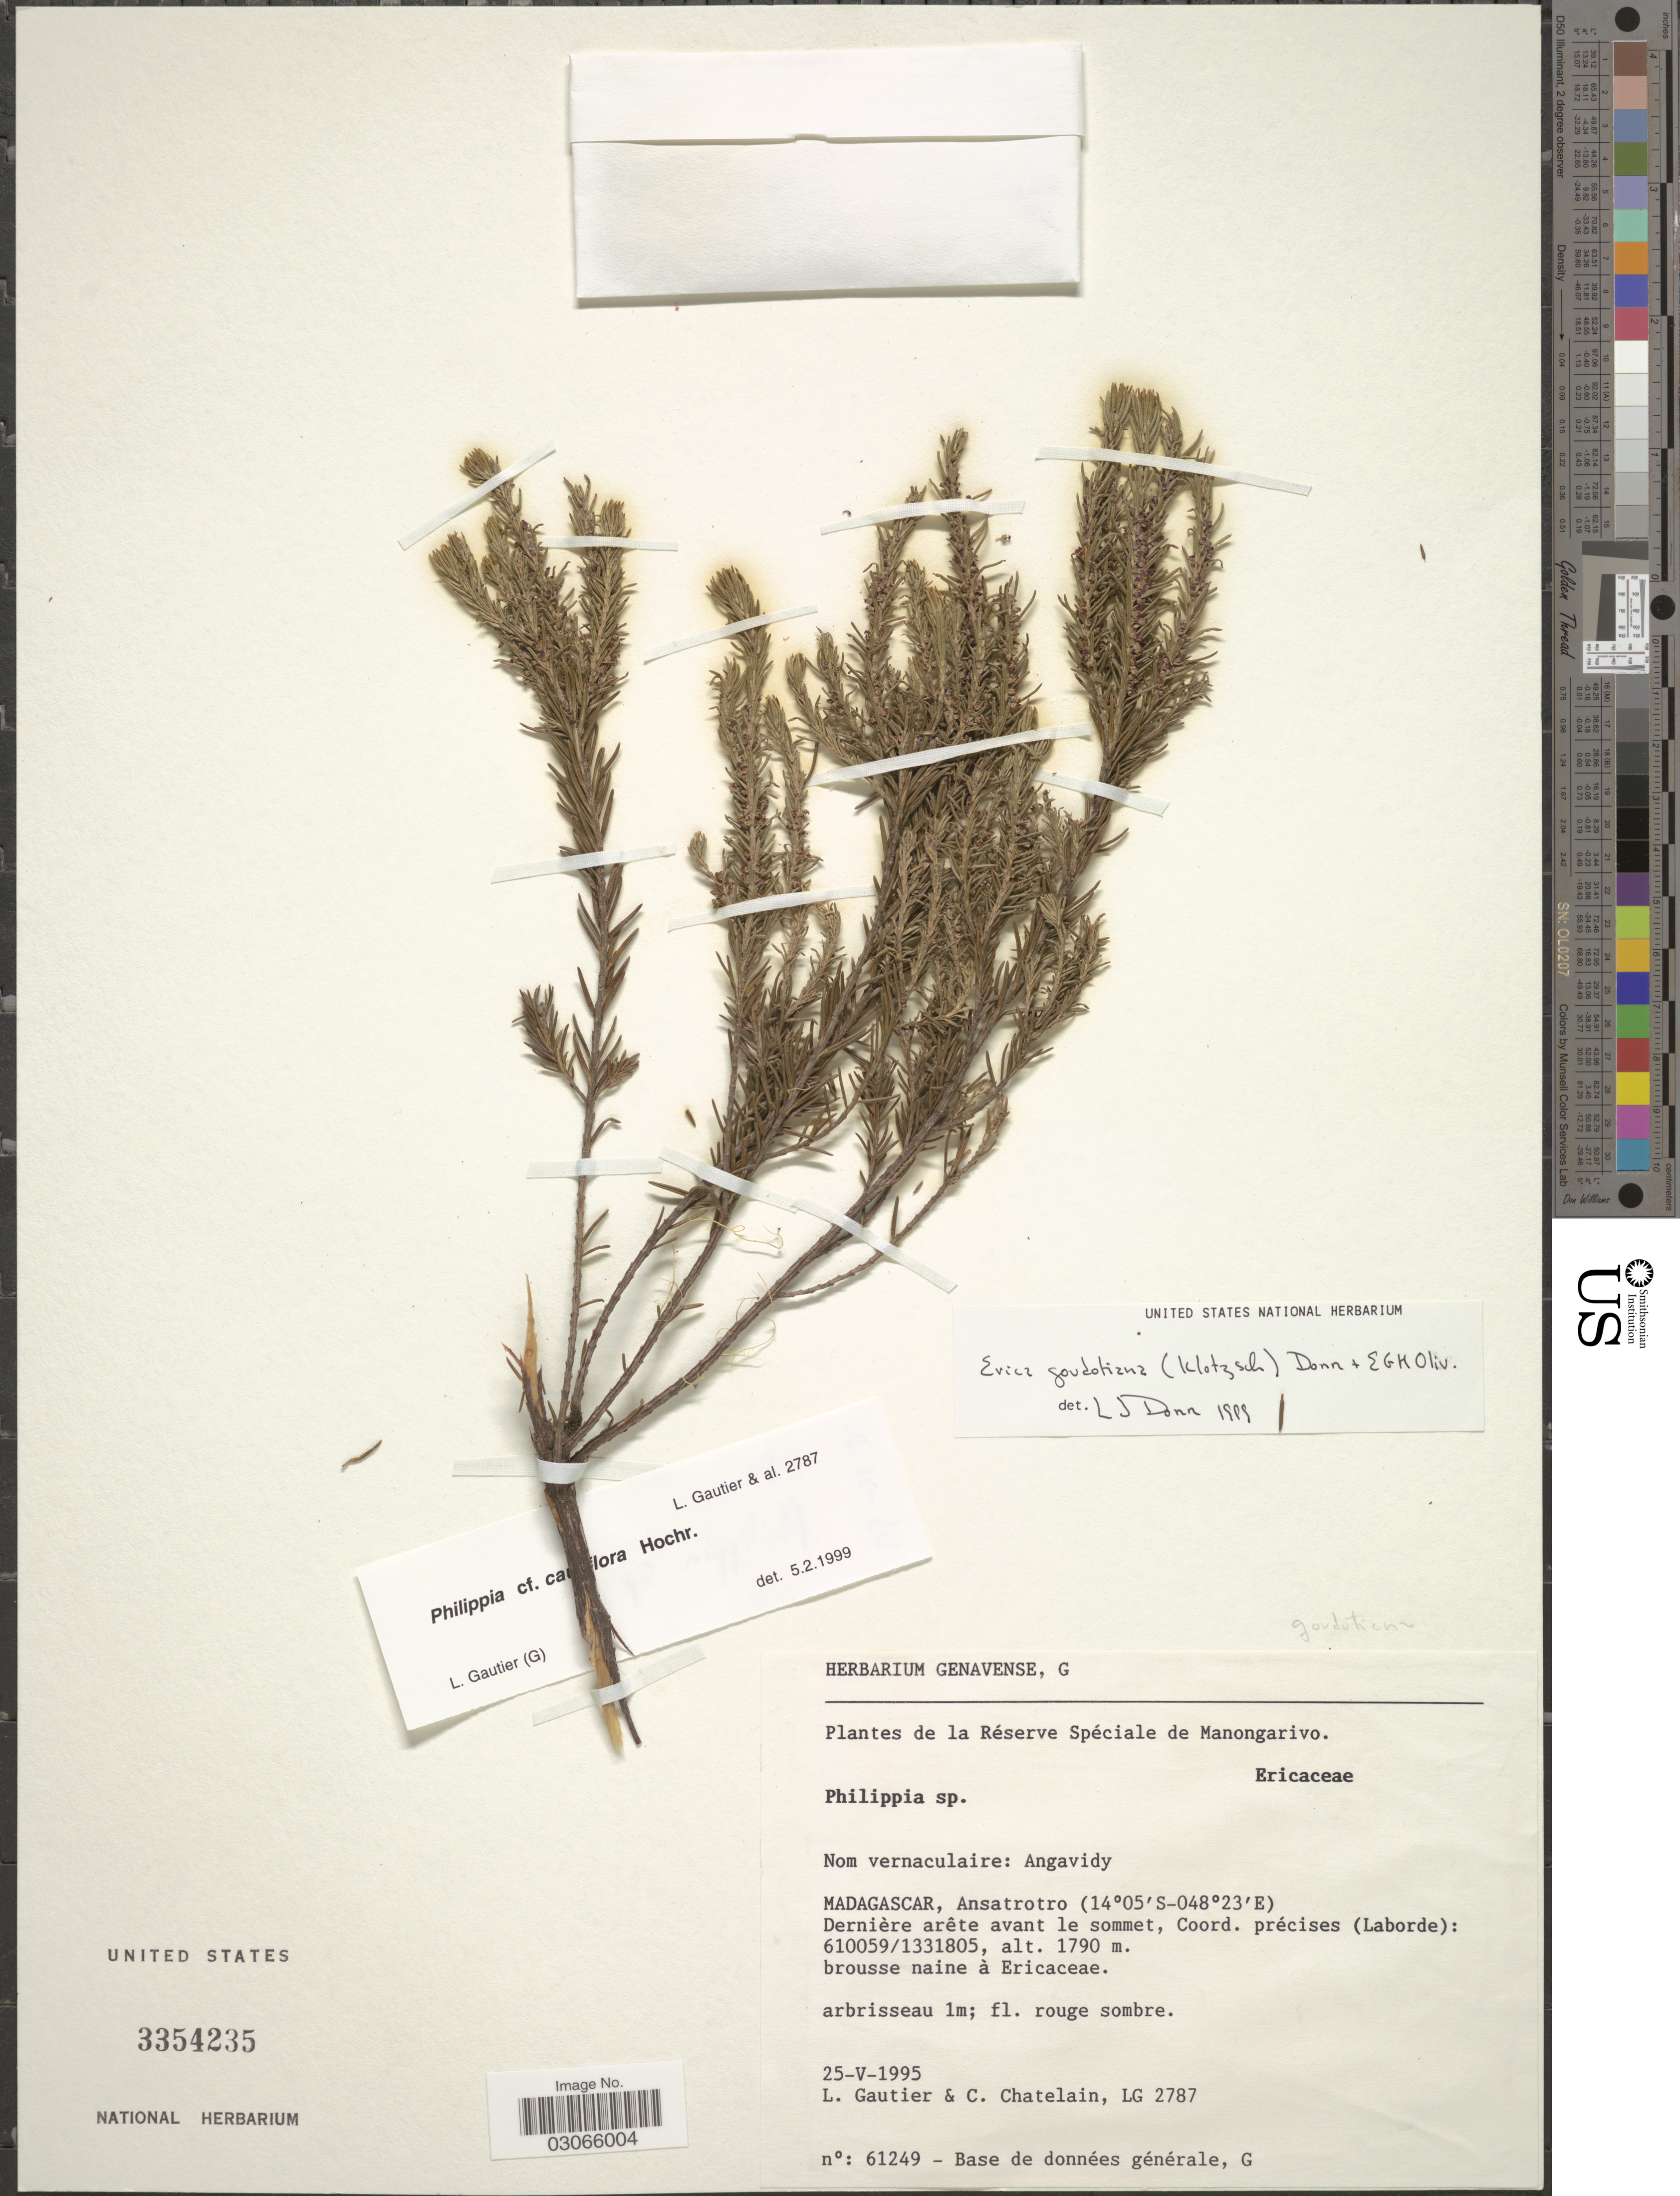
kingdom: Plantae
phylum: Tracheophyta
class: Magnoliopsida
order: Ericales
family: Ericaceae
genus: Erica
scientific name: Erica goudotiana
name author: (Klotzsch) Dorr & E.G.H. Oliv.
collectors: L. Gautier & C. Chatelain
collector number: LG 2787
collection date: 1995-05-25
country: Madagascar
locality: Réserve Spéciale de Manongarivo. Ansatrotro.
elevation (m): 1790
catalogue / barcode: US 3354235